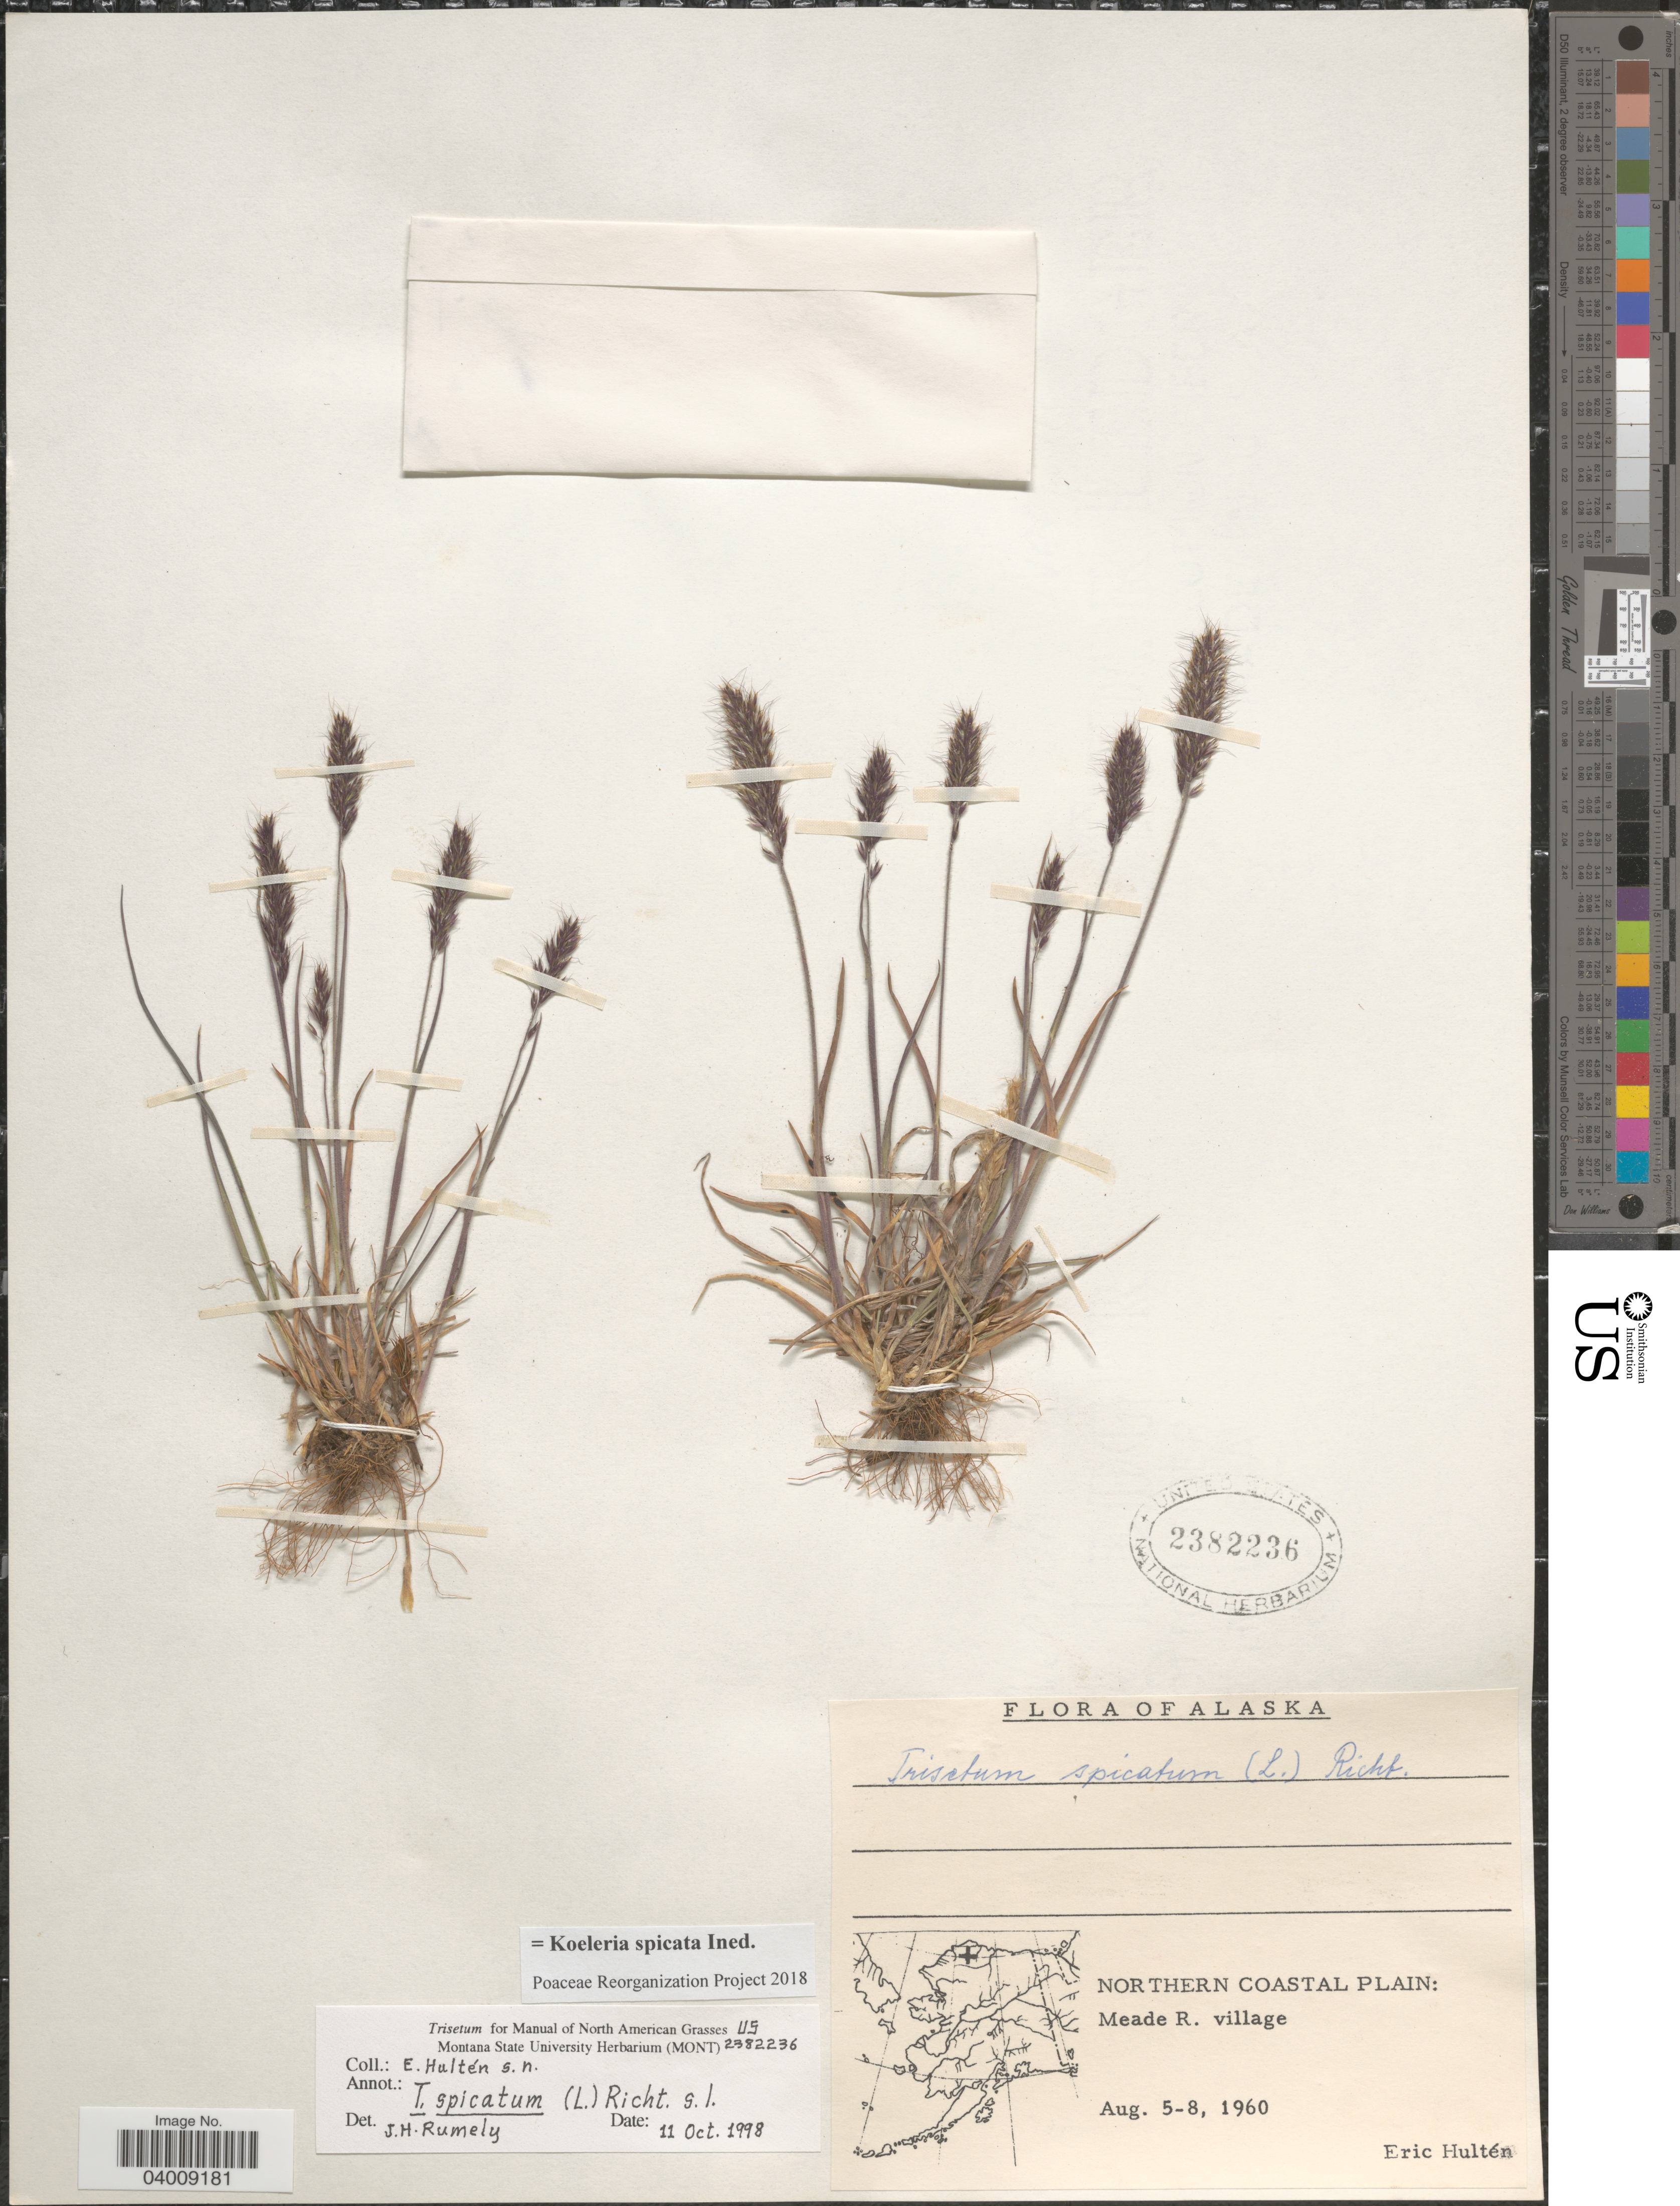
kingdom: Plantae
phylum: Tracheophyta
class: Liliopsida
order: Poales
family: Poaceae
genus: Koeleria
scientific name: Koeleria spicata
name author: (L.) Barberá et al.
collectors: E. G. Hultén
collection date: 1960-08-05/1960-08-08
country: United States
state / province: Alaska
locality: Northern Coastal Plain: Meade R. village.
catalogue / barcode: US 2382236